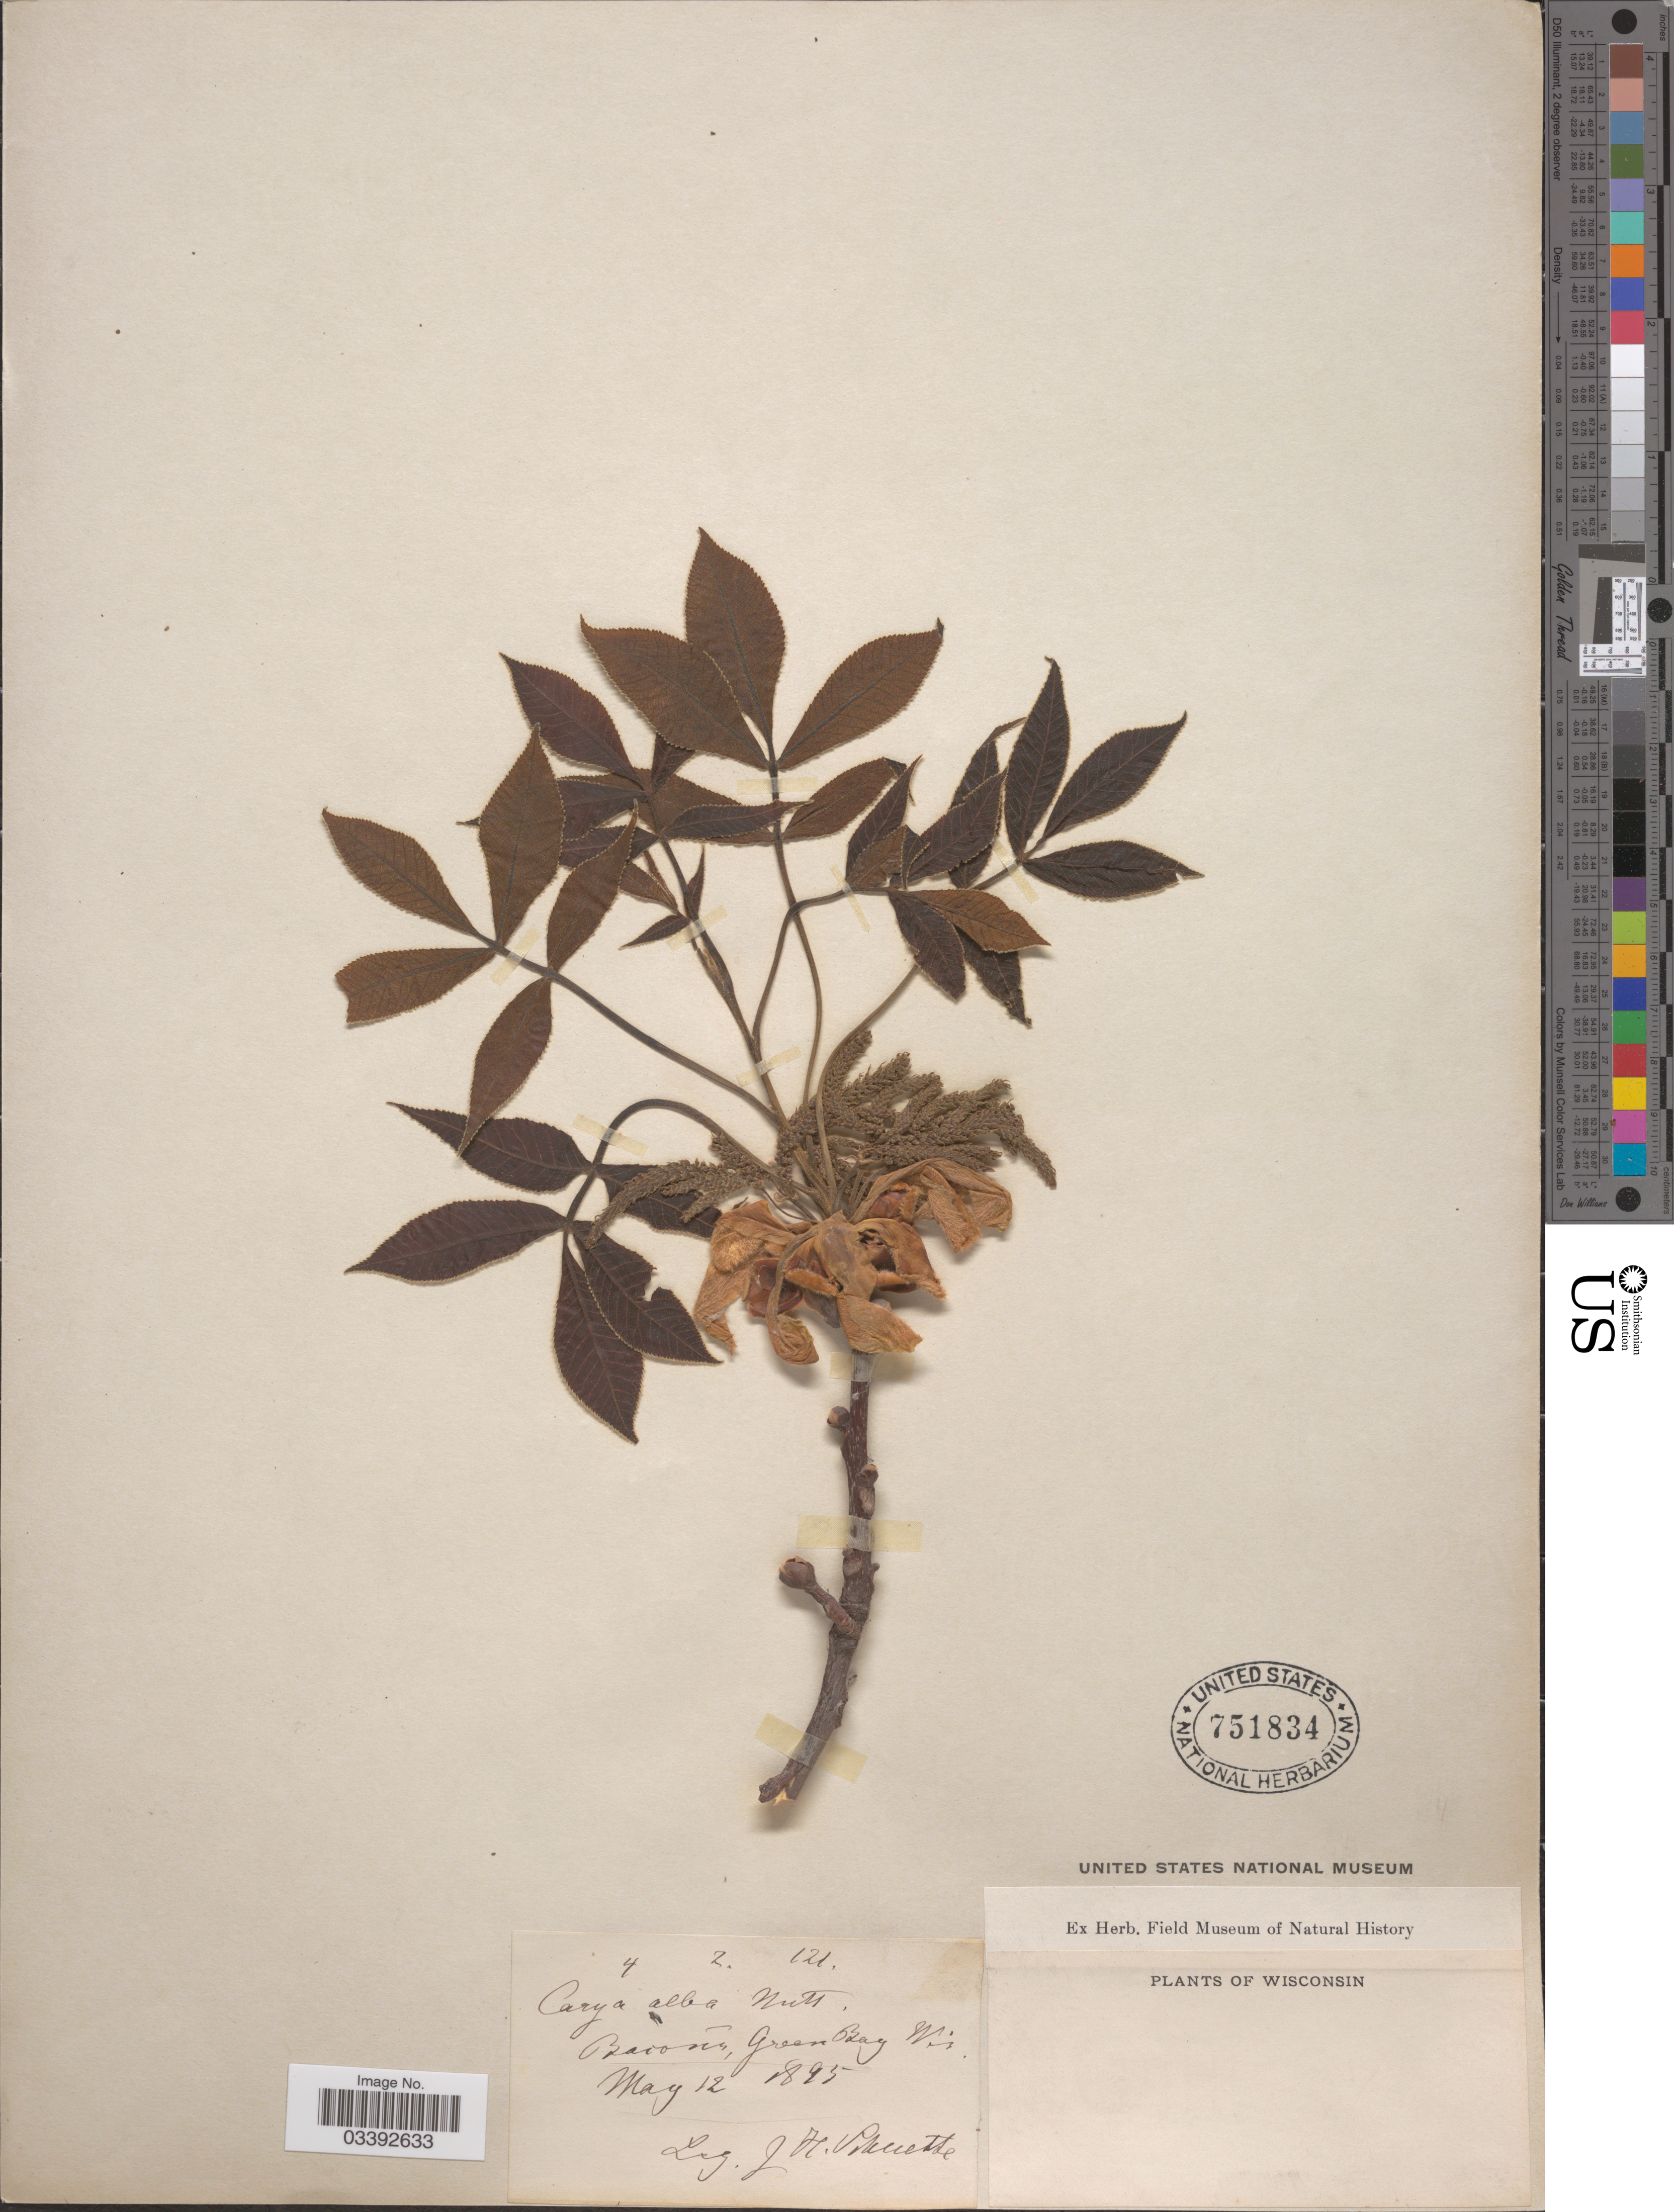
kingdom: Plantae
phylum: Tracheophyta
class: Magnoliopsida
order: Fagales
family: Juglandaceae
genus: Carya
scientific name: Carya tomentosa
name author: (Lam.) Nutt.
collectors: J. H. Schuette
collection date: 1895-05-12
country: United States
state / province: Wisconsin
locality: Bacons, Green Bay.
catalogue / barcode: US 751834